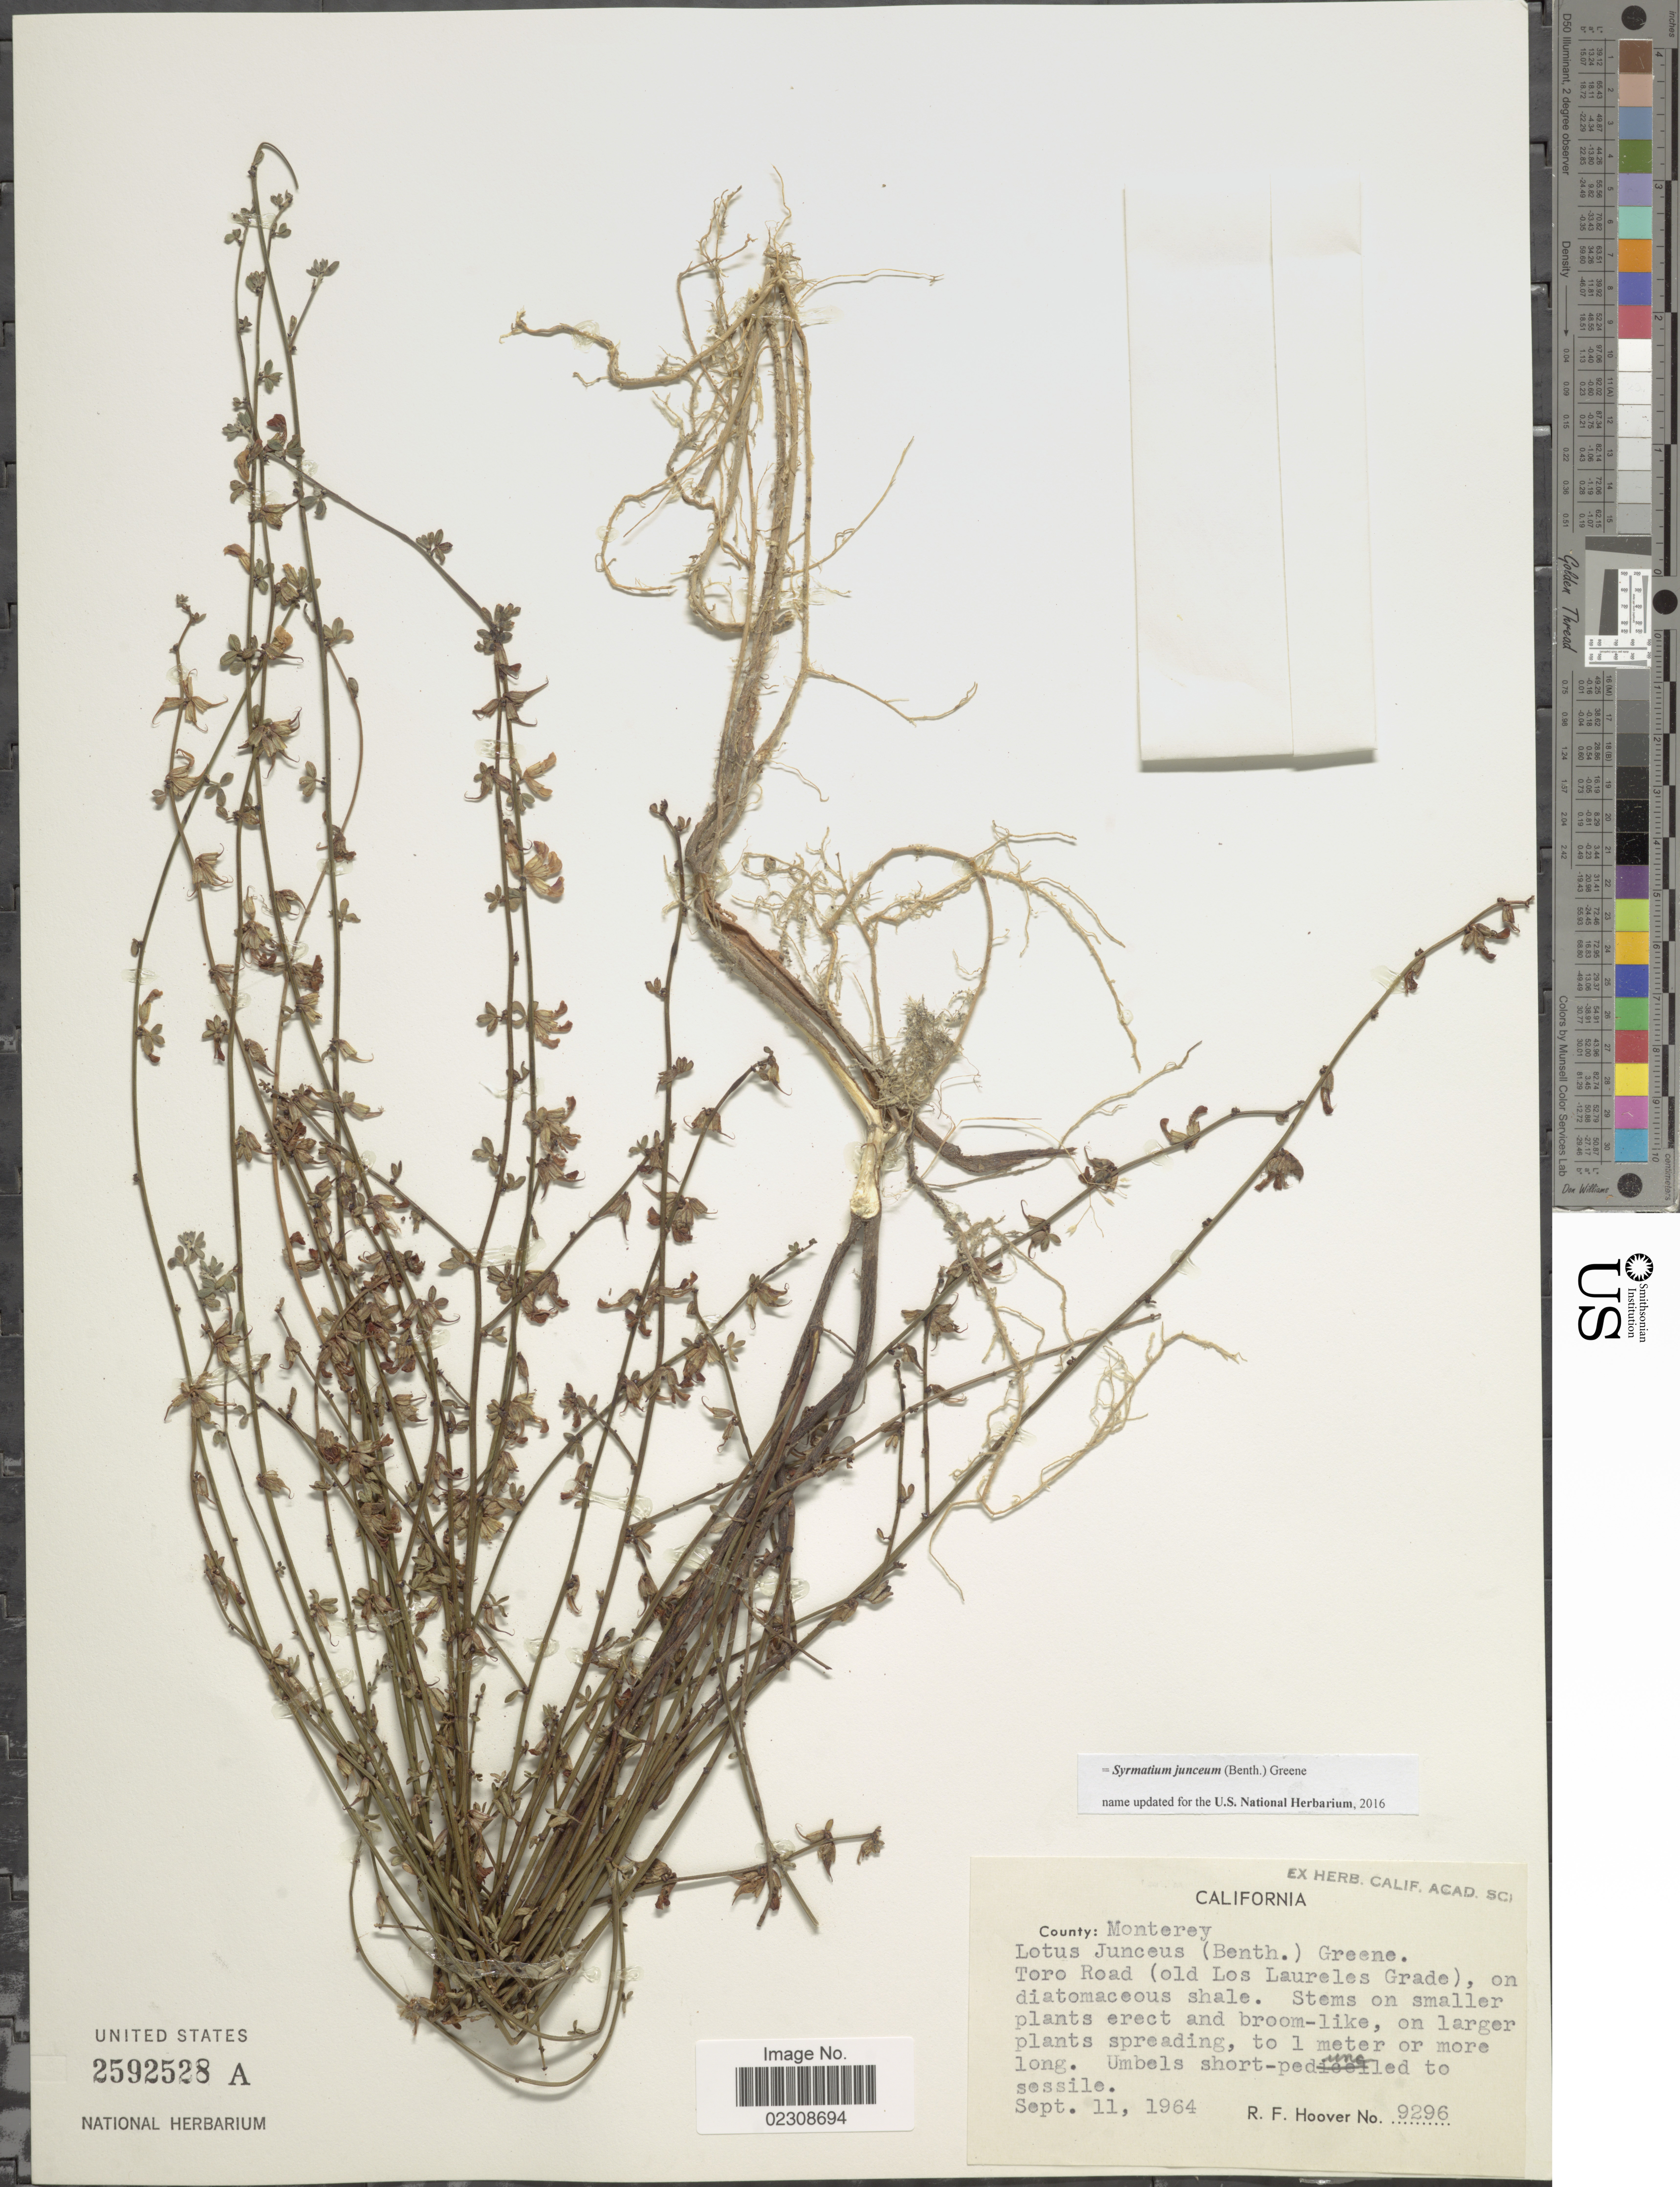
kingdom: Plantae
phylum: Tracheophyta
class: Magnoliopsida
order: Fabales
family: Fabaceae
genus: Syrmatium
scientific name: Syrmatium junceum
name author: (Benth.) Greene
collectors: R. F. Hoover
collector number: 9296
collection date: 1964-09-11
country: United States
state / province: California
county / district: Monterey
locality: Monterey County. Toro Road( old Los Laureles Grade).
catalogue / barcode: US 2592528A